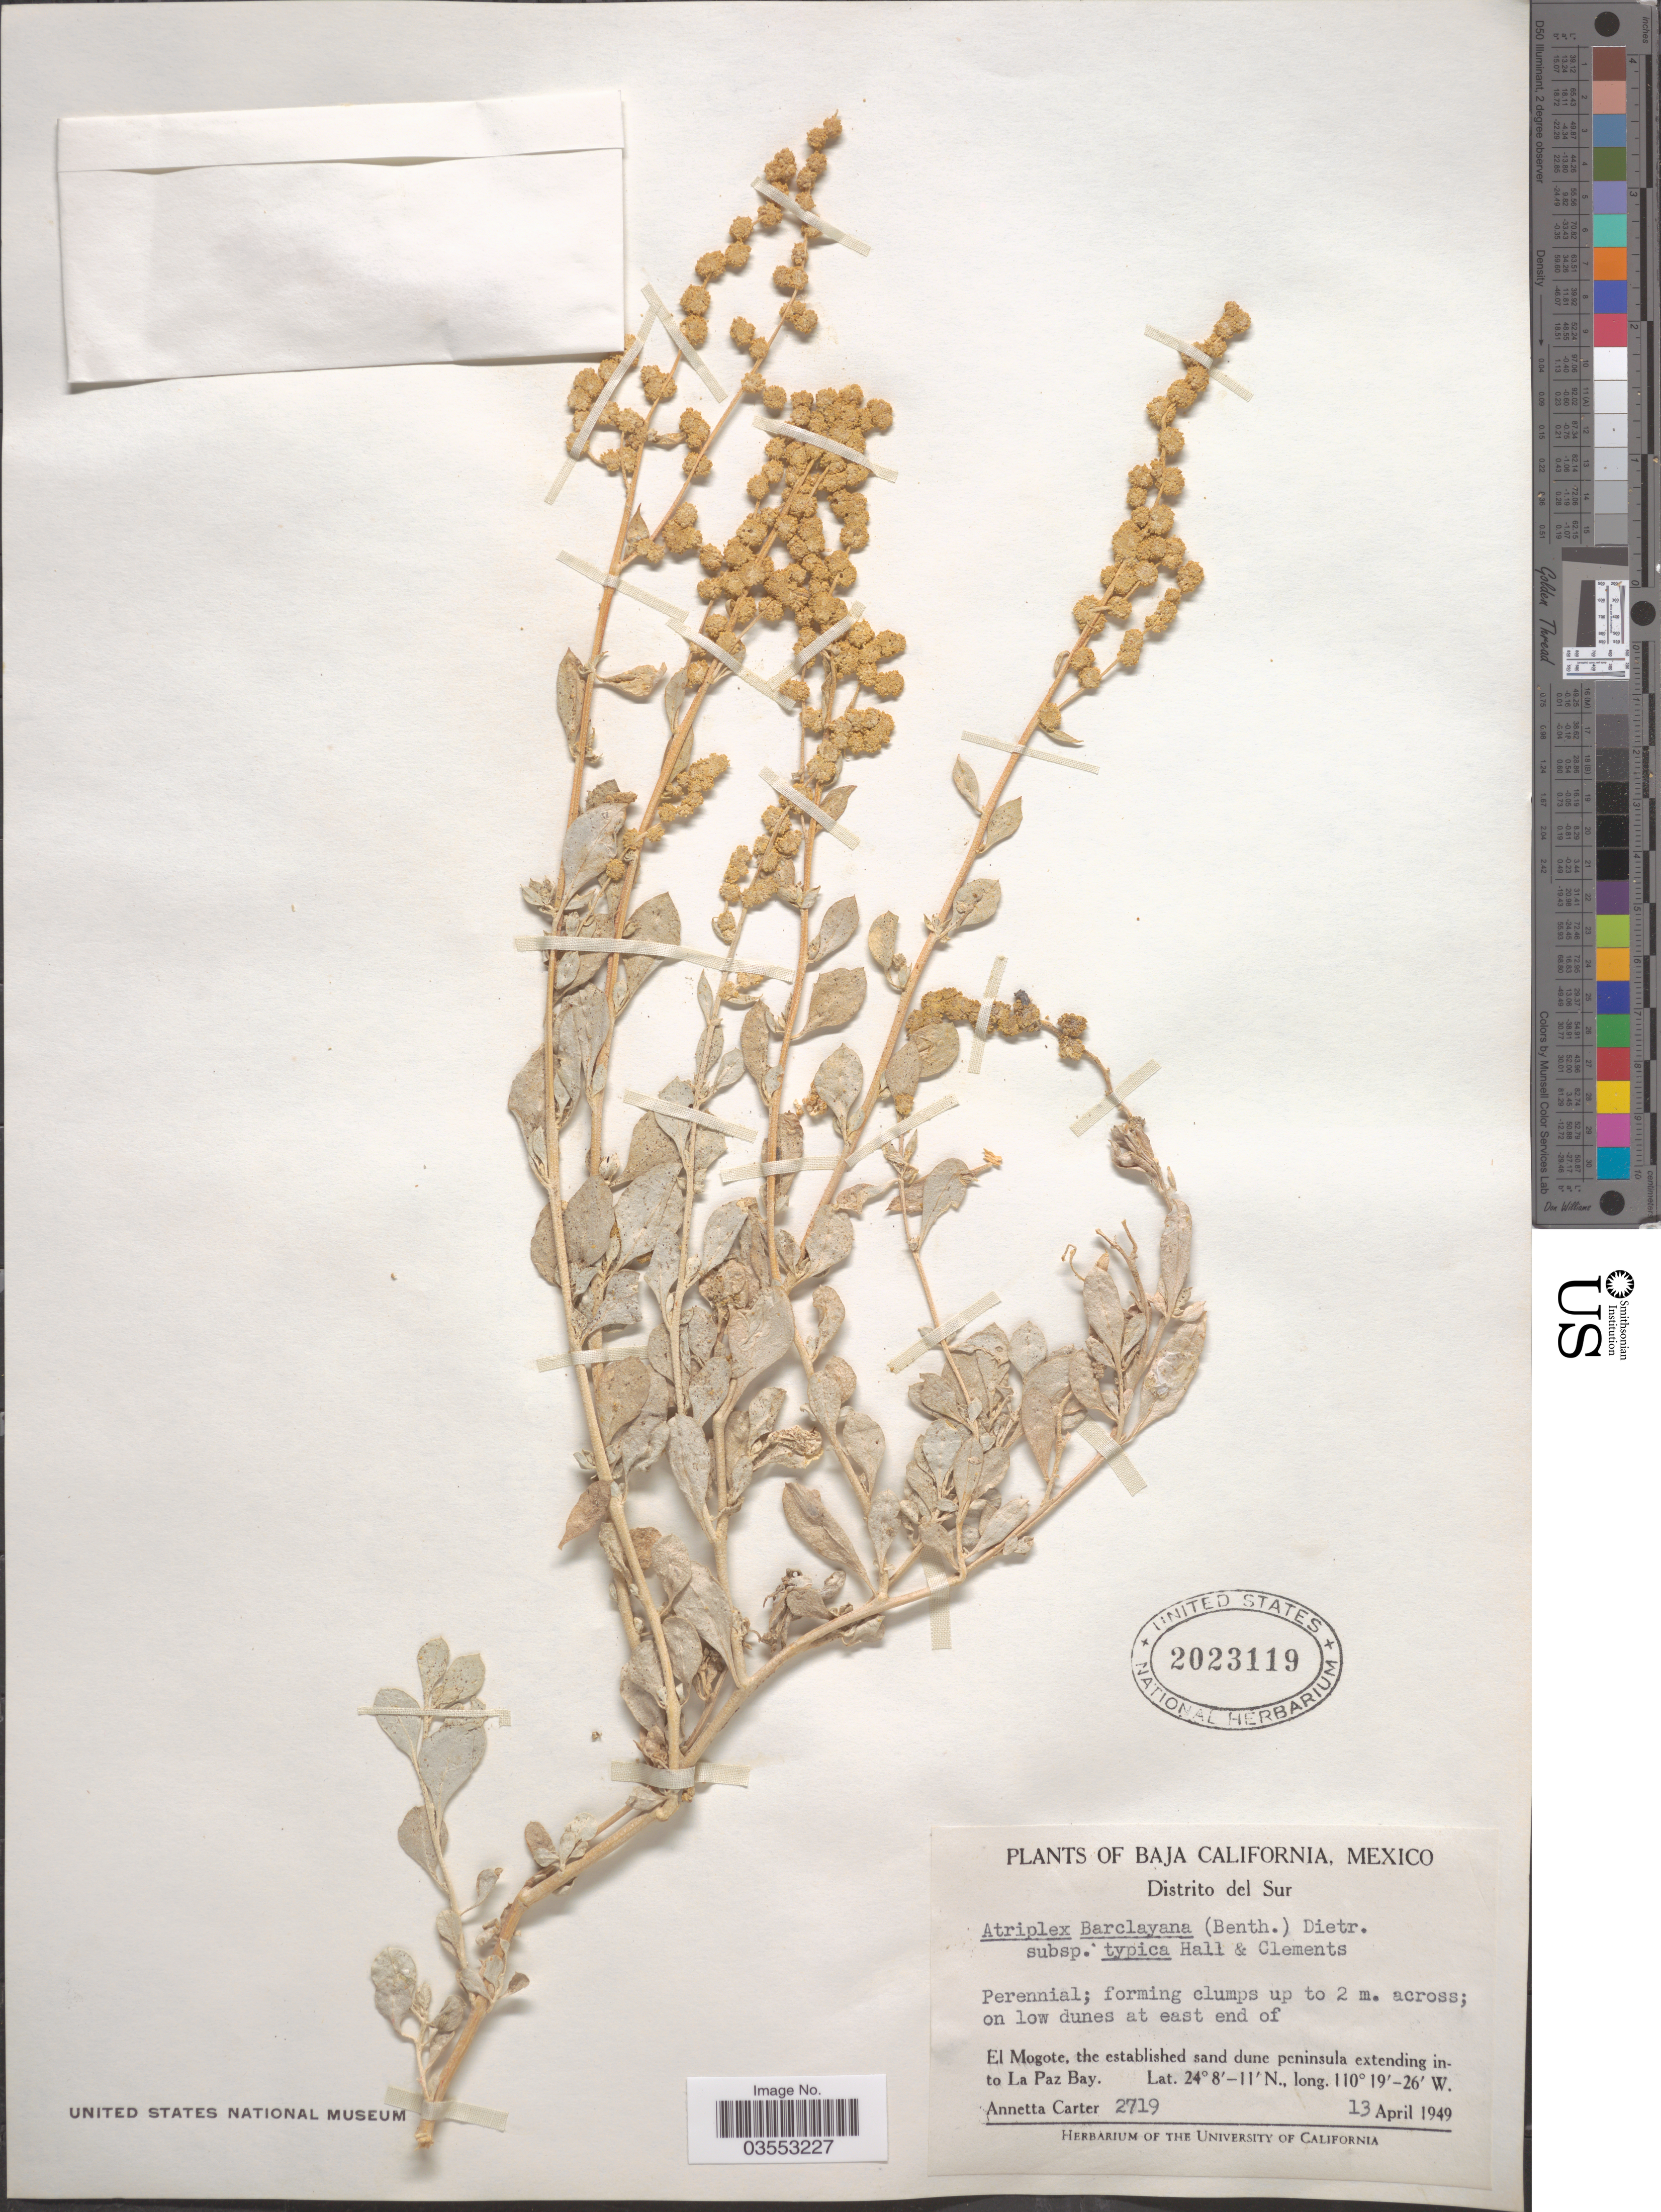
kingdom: Plantae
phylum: Tracheophyta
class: Magnoliopsida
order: Caryophyllales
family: Amaranthaceae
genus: Atriplex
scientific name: Atriplex barclayana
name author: (Benth.) D. Dietr.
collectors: A. Carter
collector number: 2719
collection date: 1949-04-13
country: Mexico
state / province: Baja California Sur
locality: Distrito del Sur. On low dunes at east end of El Mogote, the established sand dune peninsula extending into La Paz.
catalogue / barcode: US 2023119